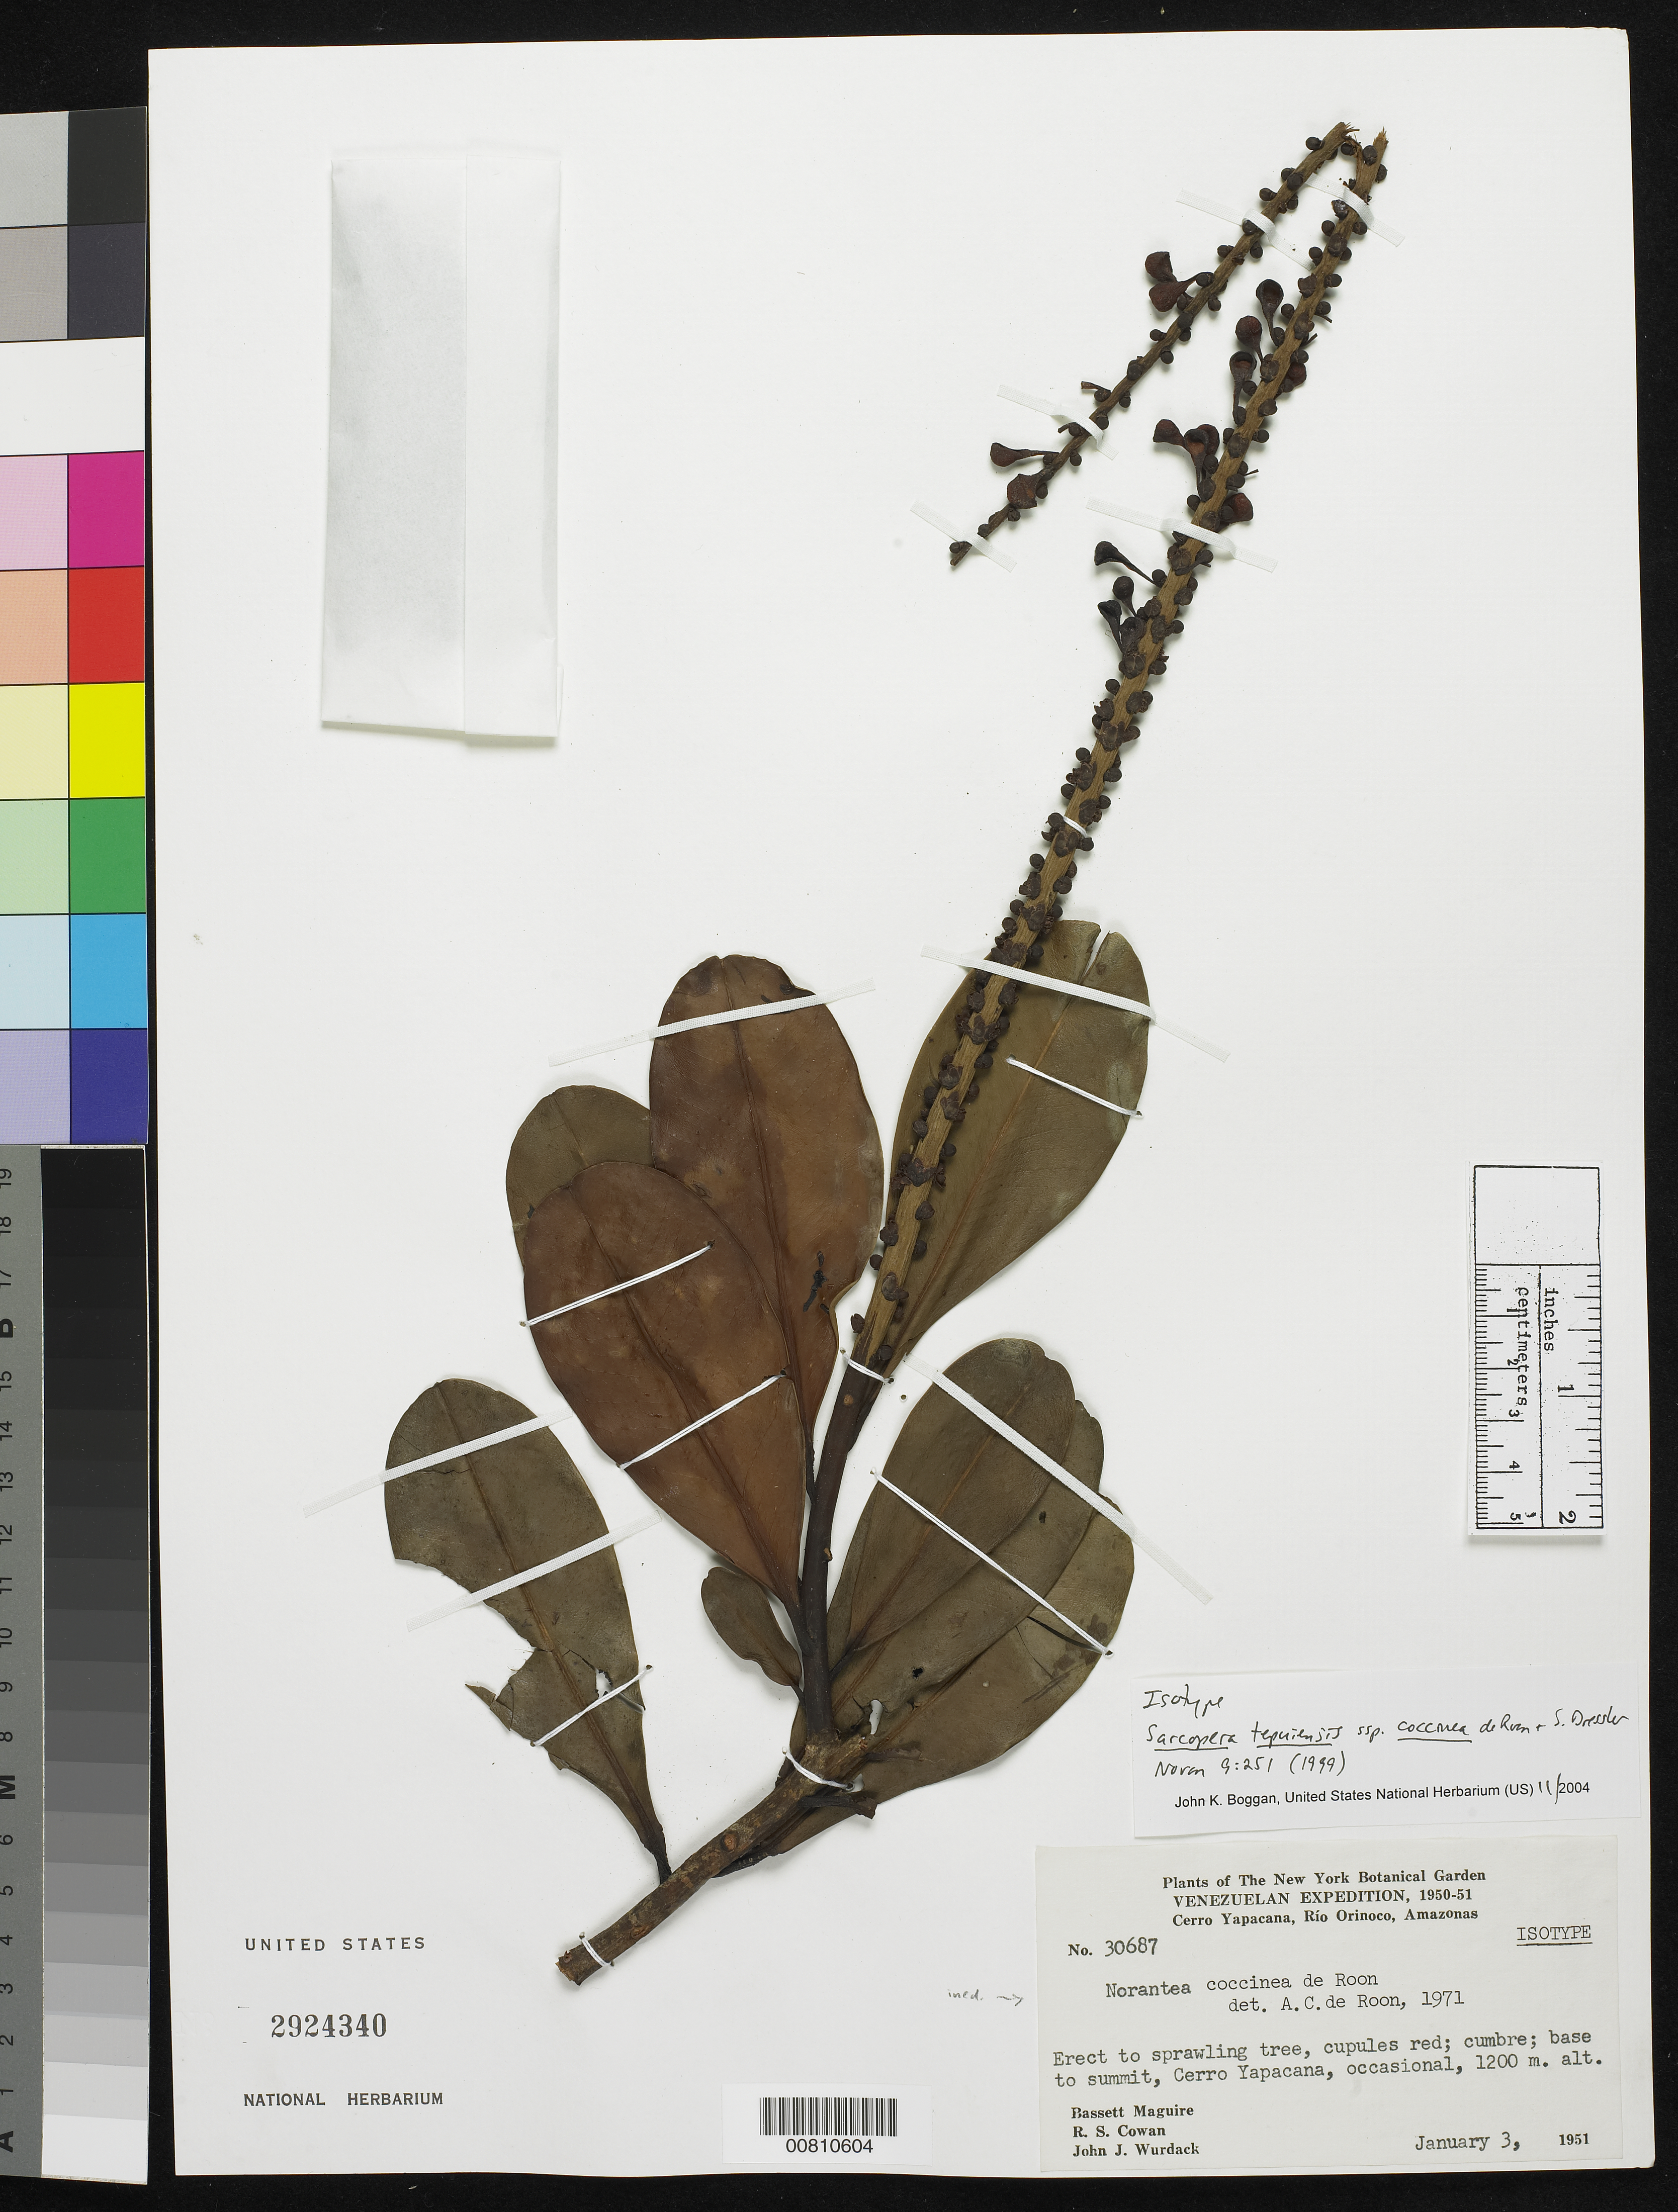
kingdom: Plantae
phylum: Tracheophyta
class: Magnoliopsida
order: Ericales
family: Marcgraviaceae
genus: Sarcopera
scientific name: Sarcopera tepuiensis subsp. coccinea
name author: de Roon & S. Dressler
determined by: Boggan, J. K., (US), NMNH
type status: Isotype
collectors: B. Maguire, R. S. Cowan & J. J. Wurdack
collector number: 30687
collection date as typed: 03 Jan 1951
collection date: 1951-01-03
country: Venezuela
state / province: Amazonas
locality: Base to summit, Cerro Yapacana.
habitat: Cumbre.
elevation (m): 1200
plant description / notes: Annotated by A.C. de Roon (1971) as isotype of Norantea coccinea de Roon, ined. name never published.; Holotype at U.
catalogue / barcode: US 2924340